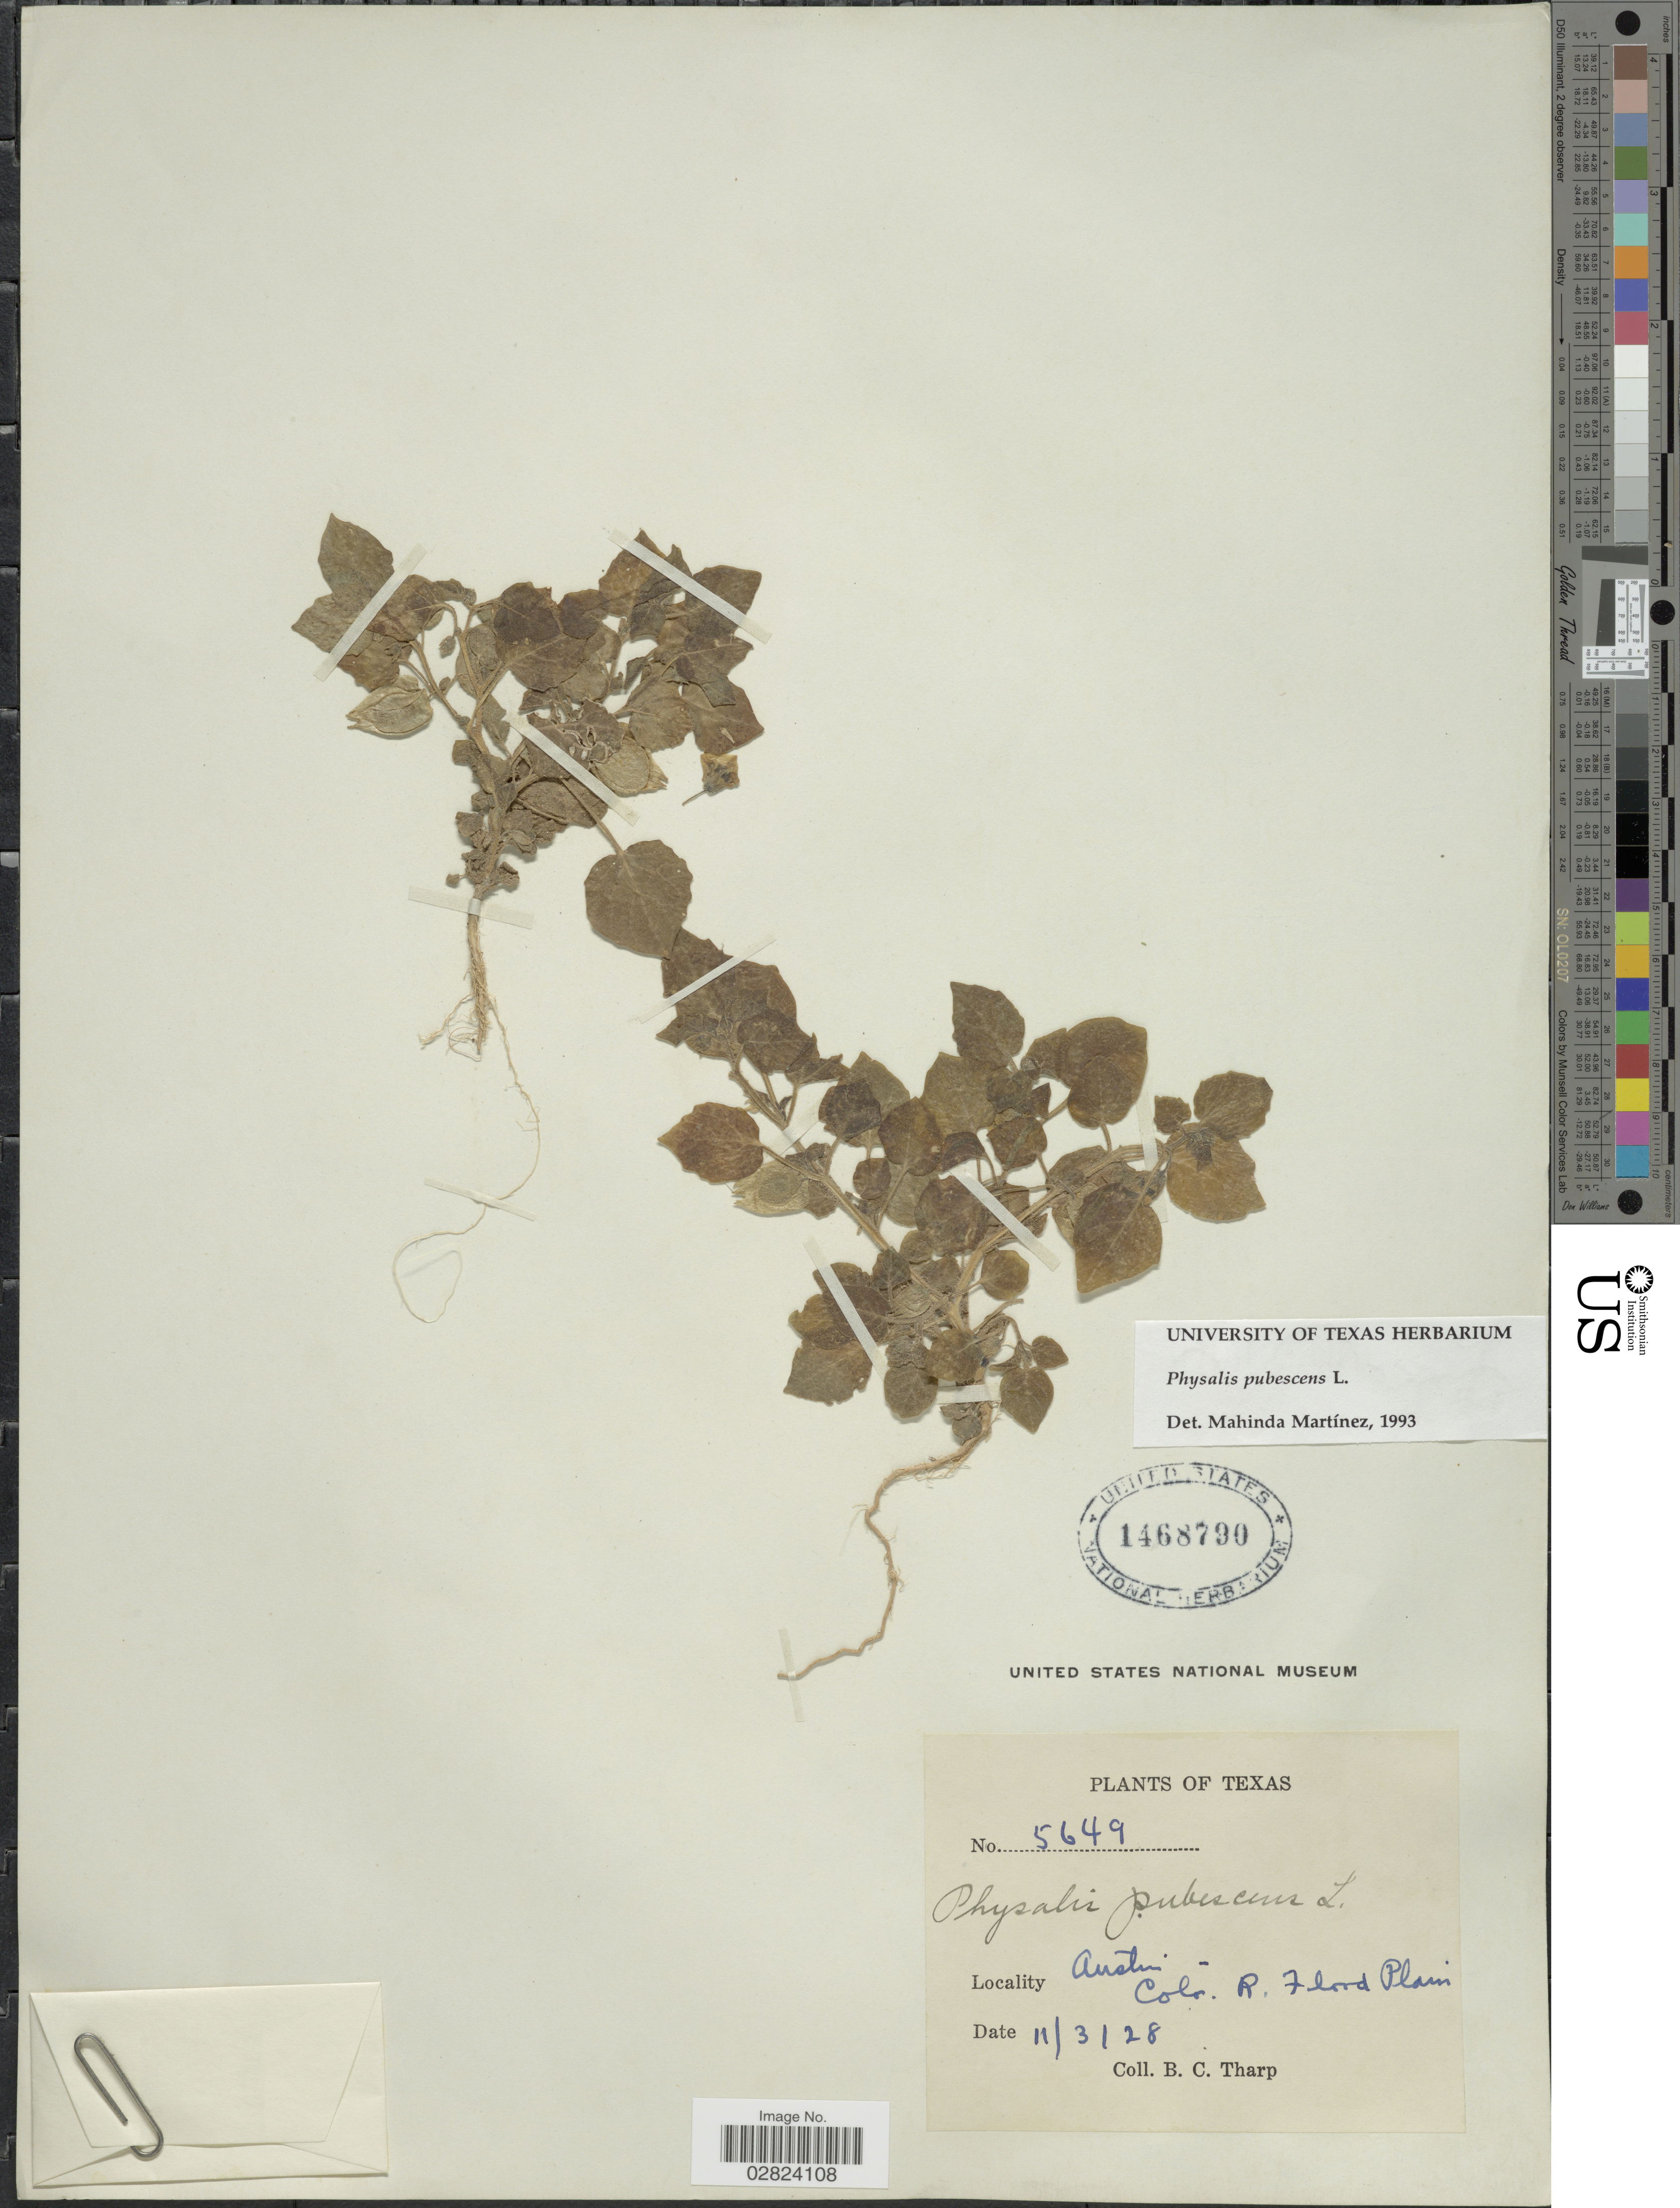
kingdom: Plantae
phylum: Tracheophyta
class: Magnoliopsida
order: Solanales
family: Solanaceae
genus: Physalis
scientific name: Physalis pubescens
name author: L.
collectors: B. C. Tharp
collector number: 5649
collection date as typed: Transcribed d/m/y: 3/11/28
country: United States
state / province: Texas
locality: Austin- Colo. R. Flood Plain.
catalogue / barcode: US 1468790